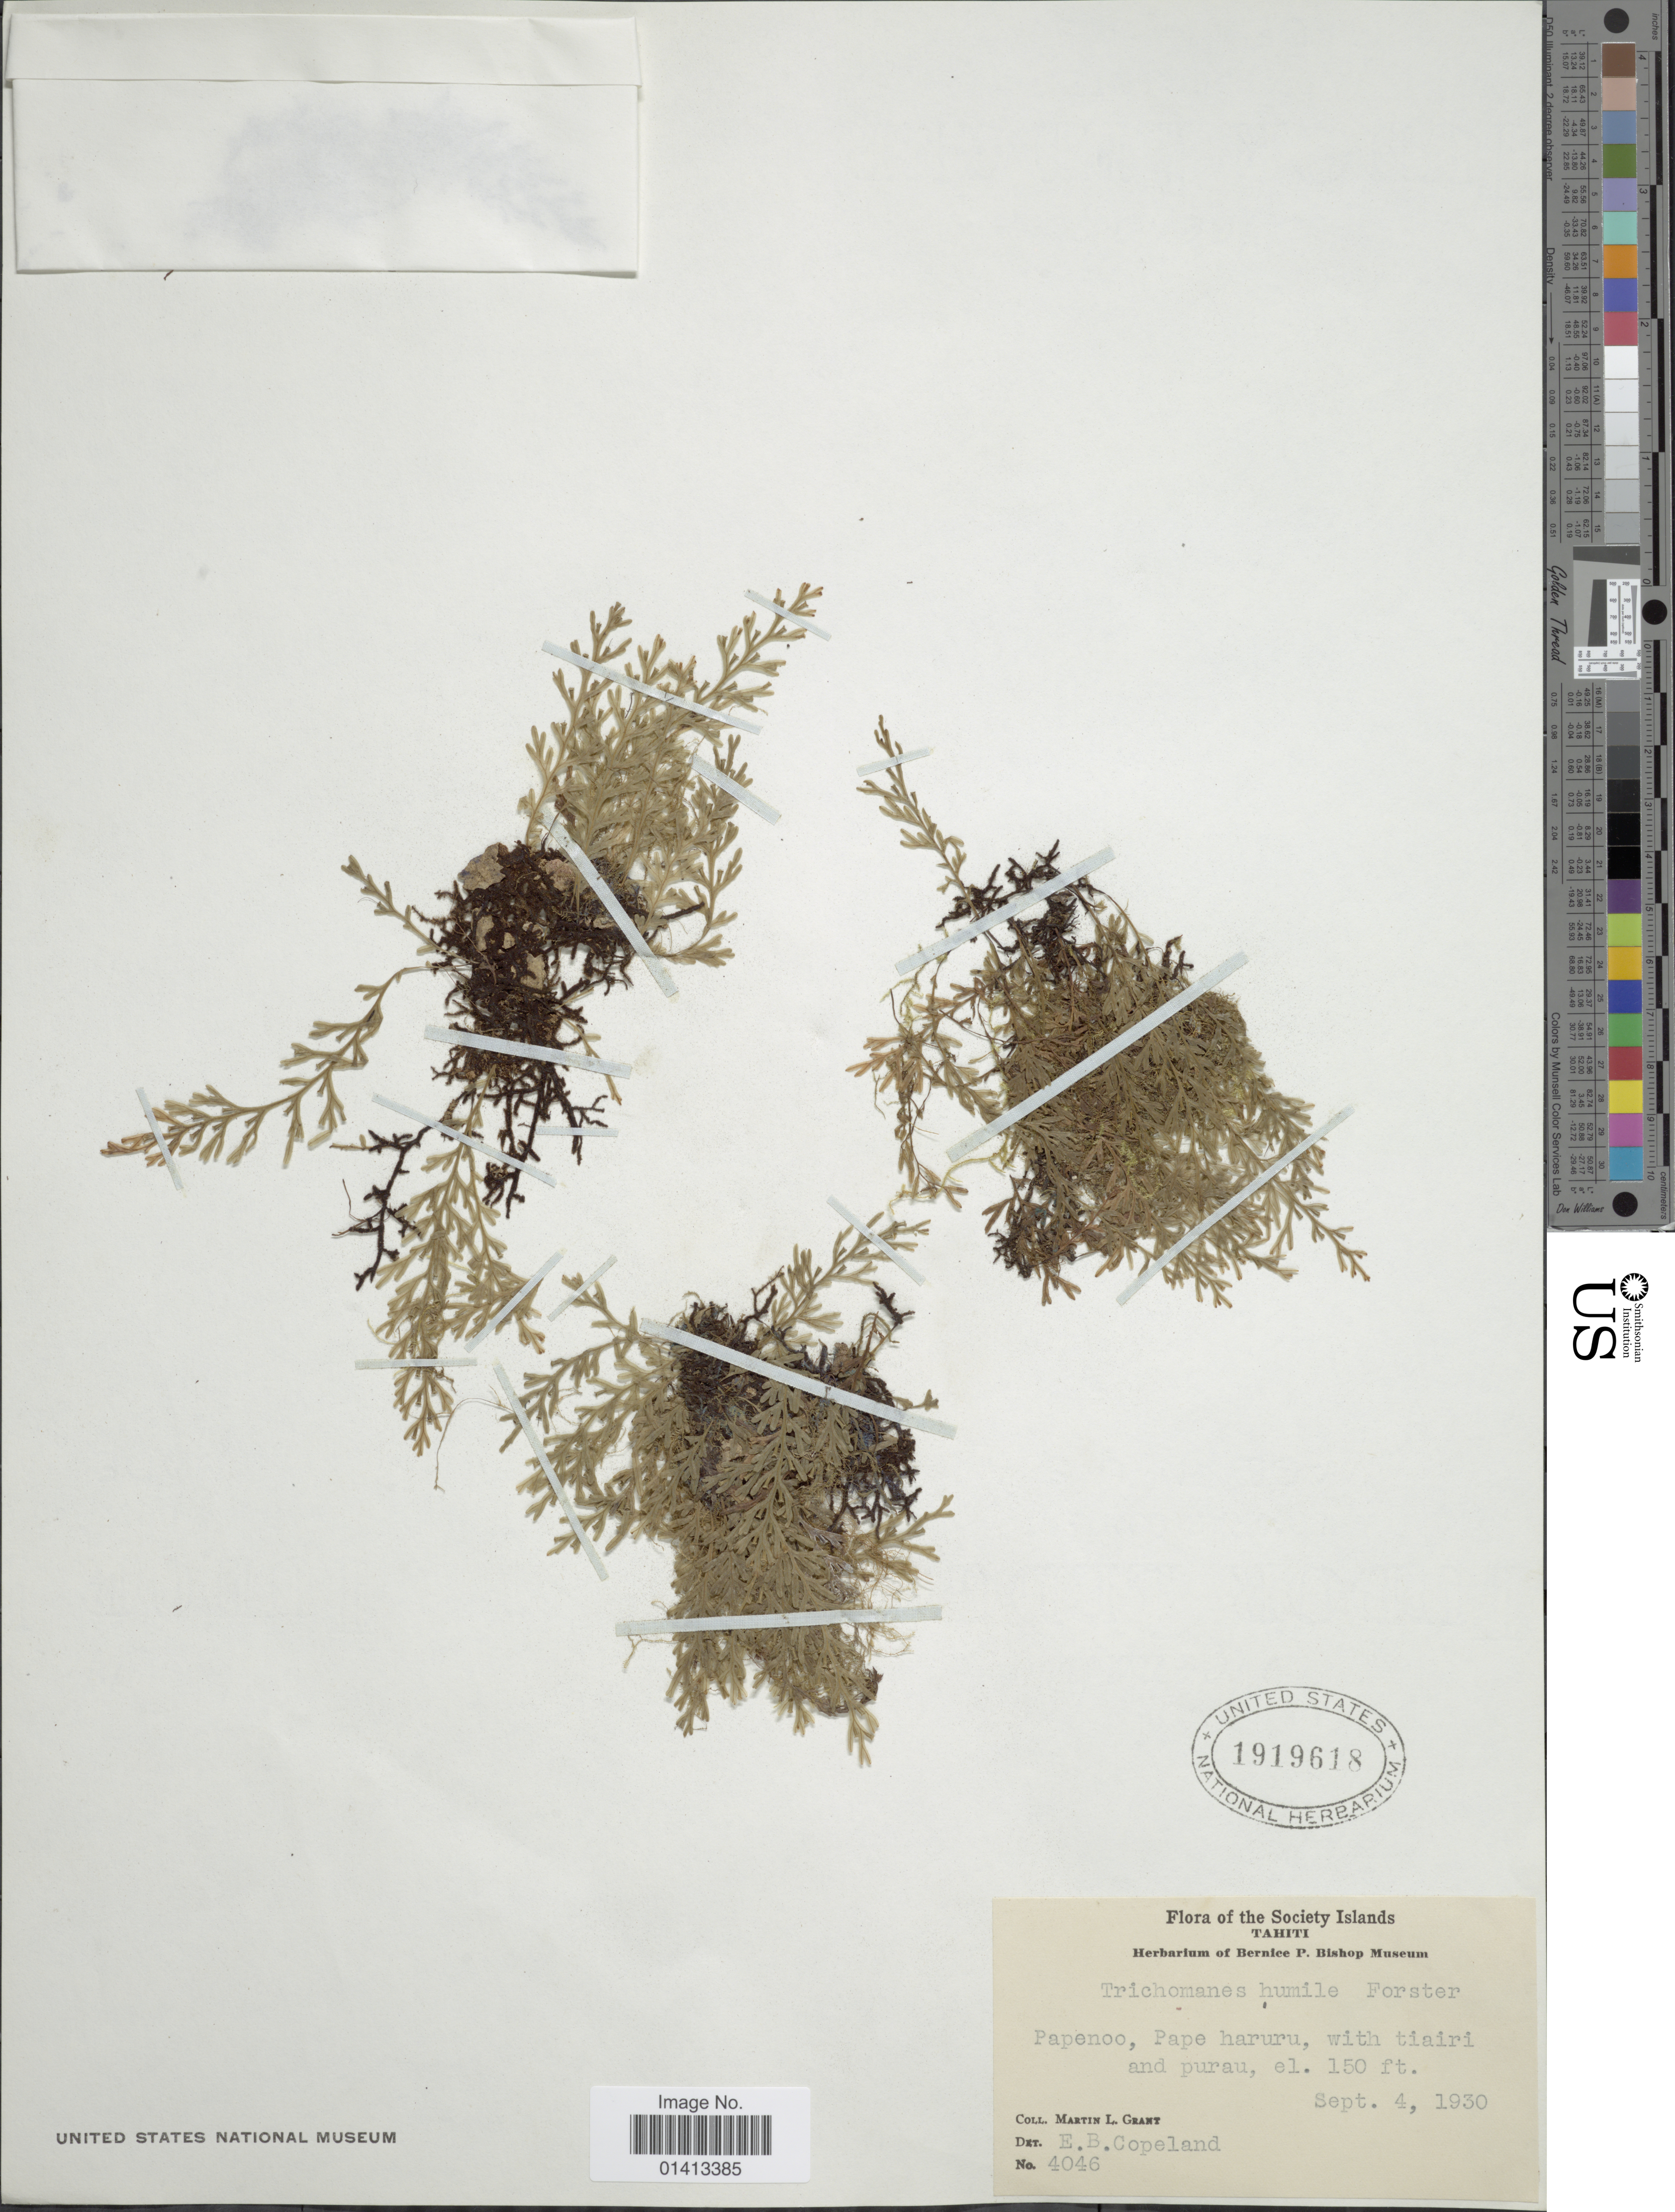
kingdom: Plantae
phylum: Tracheophyta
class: Polypodiopsida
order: Hymenophyllales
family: Hymenophyllaceae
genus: Crepidomanes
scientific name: Crepidomanes humilis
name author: (G. Forst.) Bosch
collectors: M. L. Grant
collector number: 4046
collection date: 1930-09-04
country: French Polynesia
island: Tahiti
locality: The Society Islands, Tahiti, Papenoo, Pape haruru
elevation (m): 46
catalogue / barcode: US 1919618